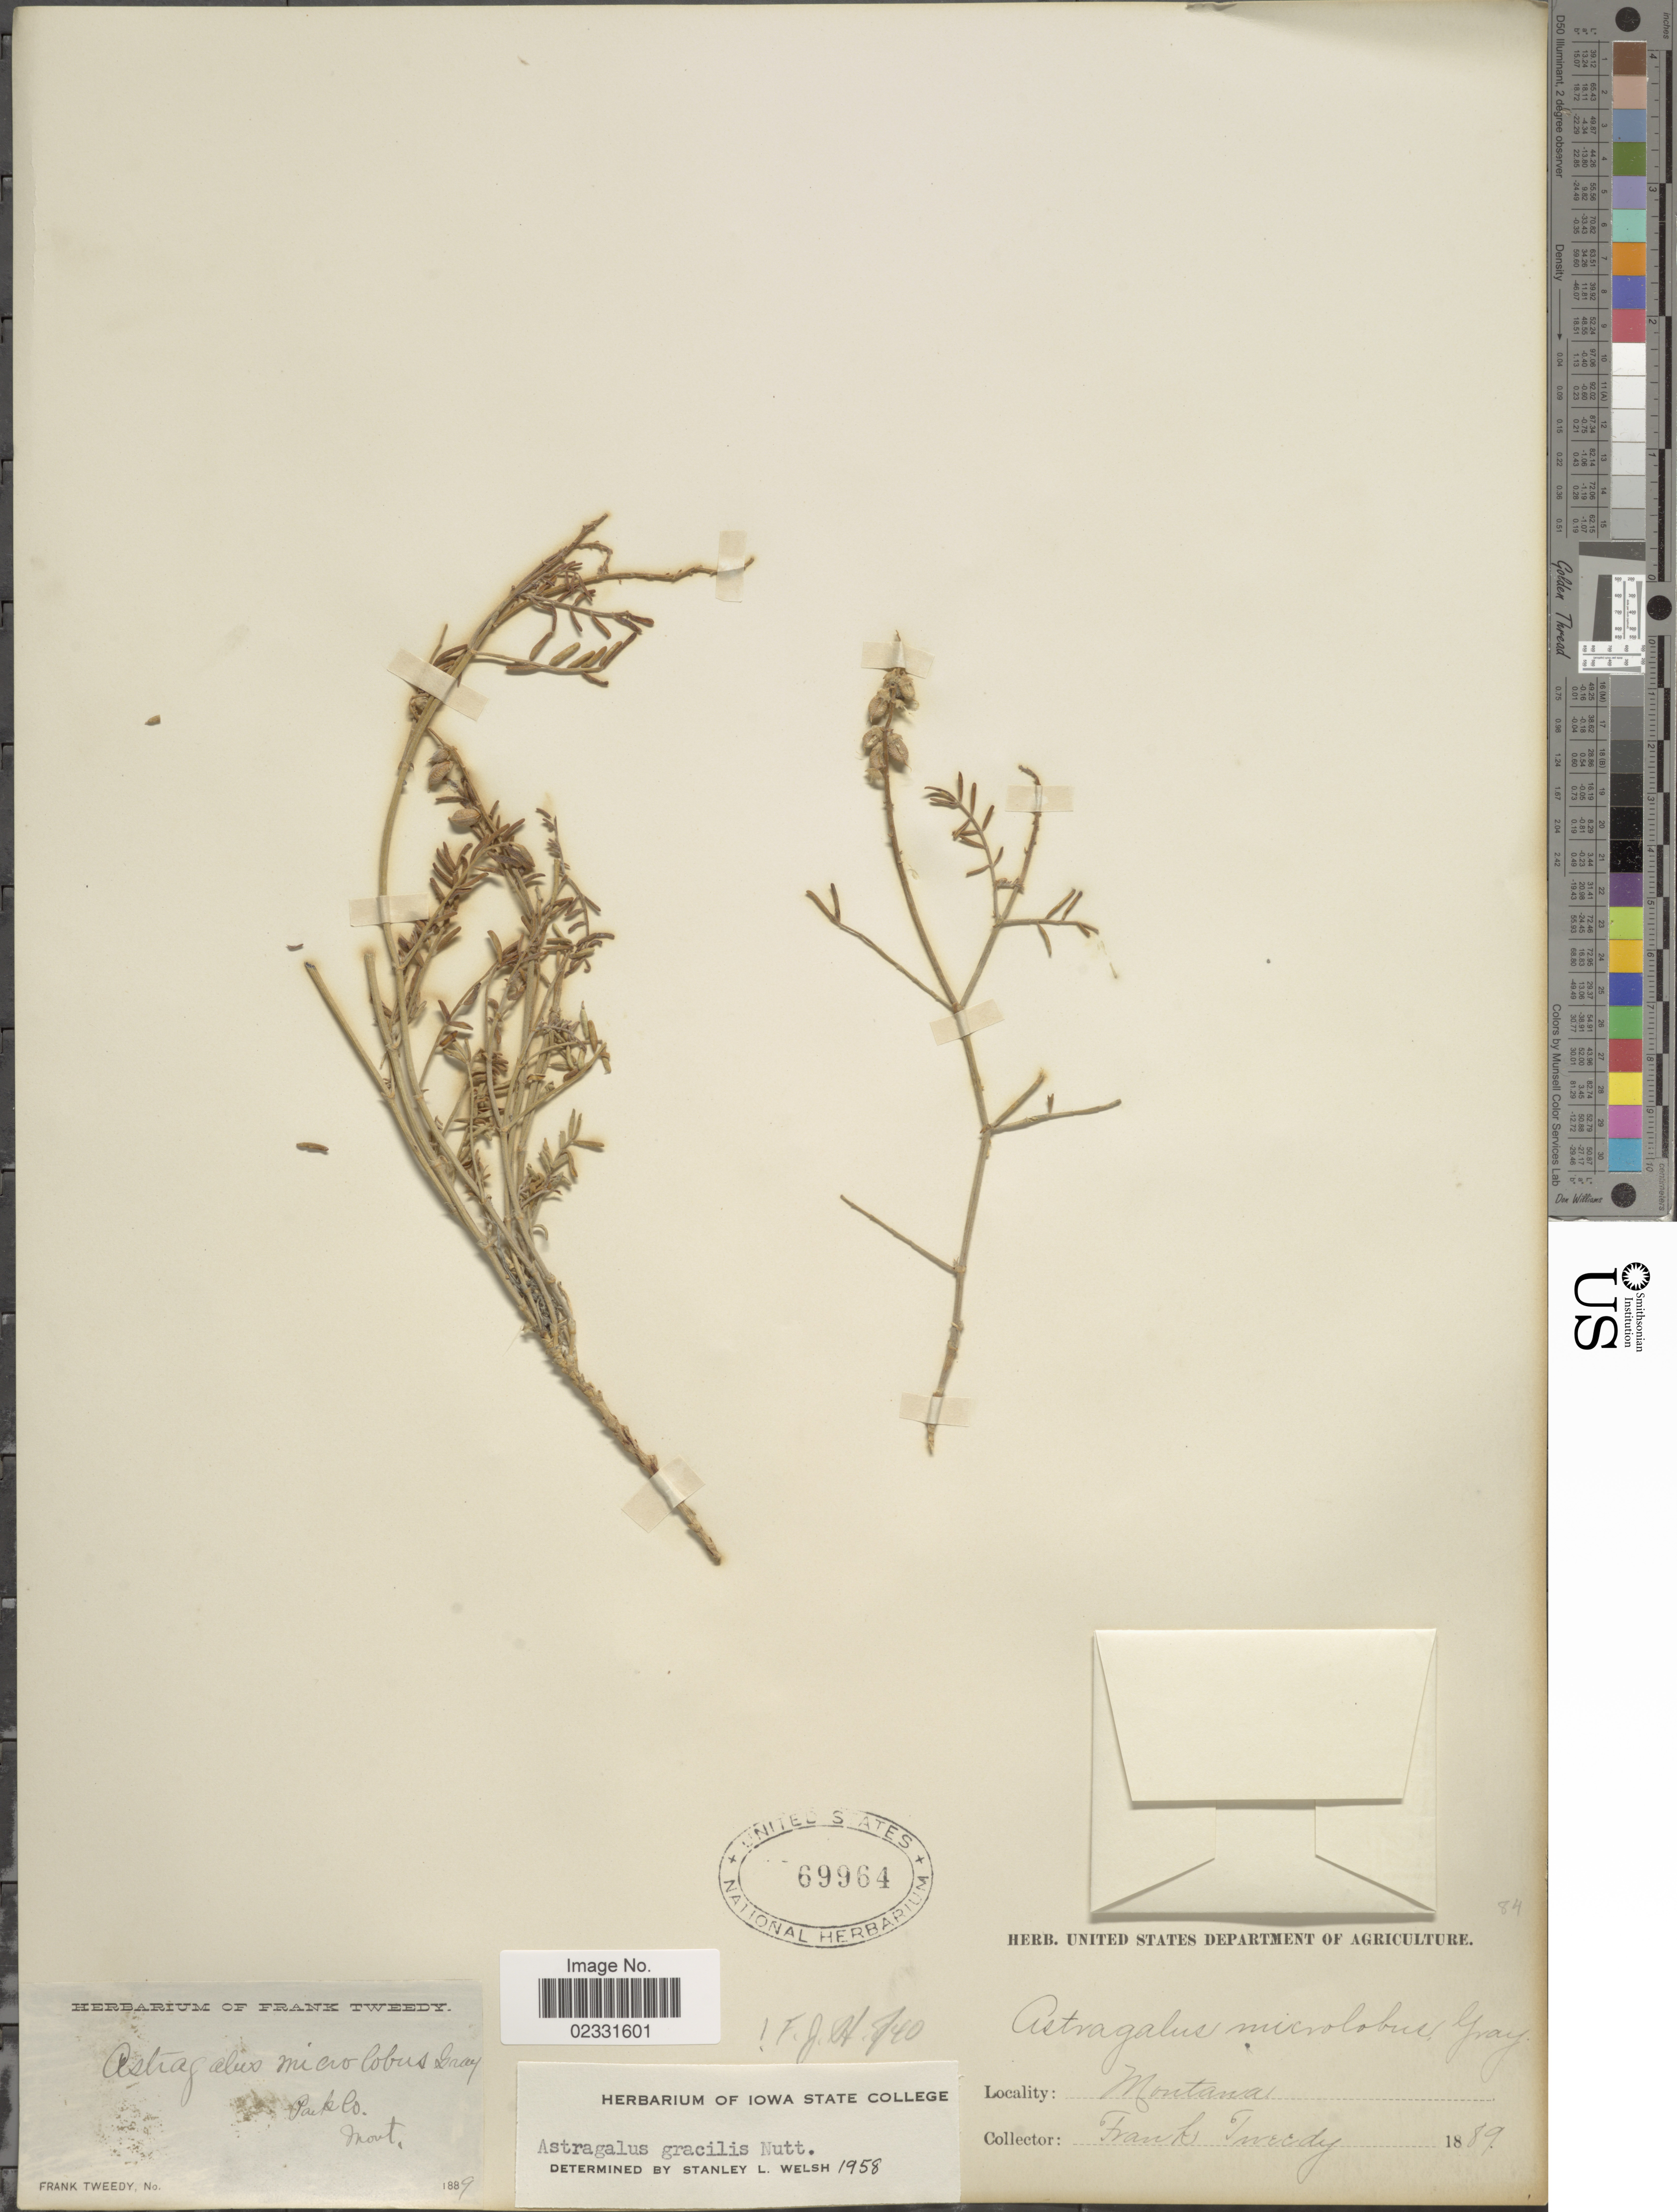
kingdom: Plantae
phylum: Tracheophyta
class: Magnoliopsida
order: Fabales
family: Fabaceae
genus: Astragalus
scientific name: Astragalus gracilis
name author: Nutt.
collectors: F. Tweedy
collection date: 1889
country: United States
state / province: Montana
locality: Park Co.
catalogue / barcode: US 69964